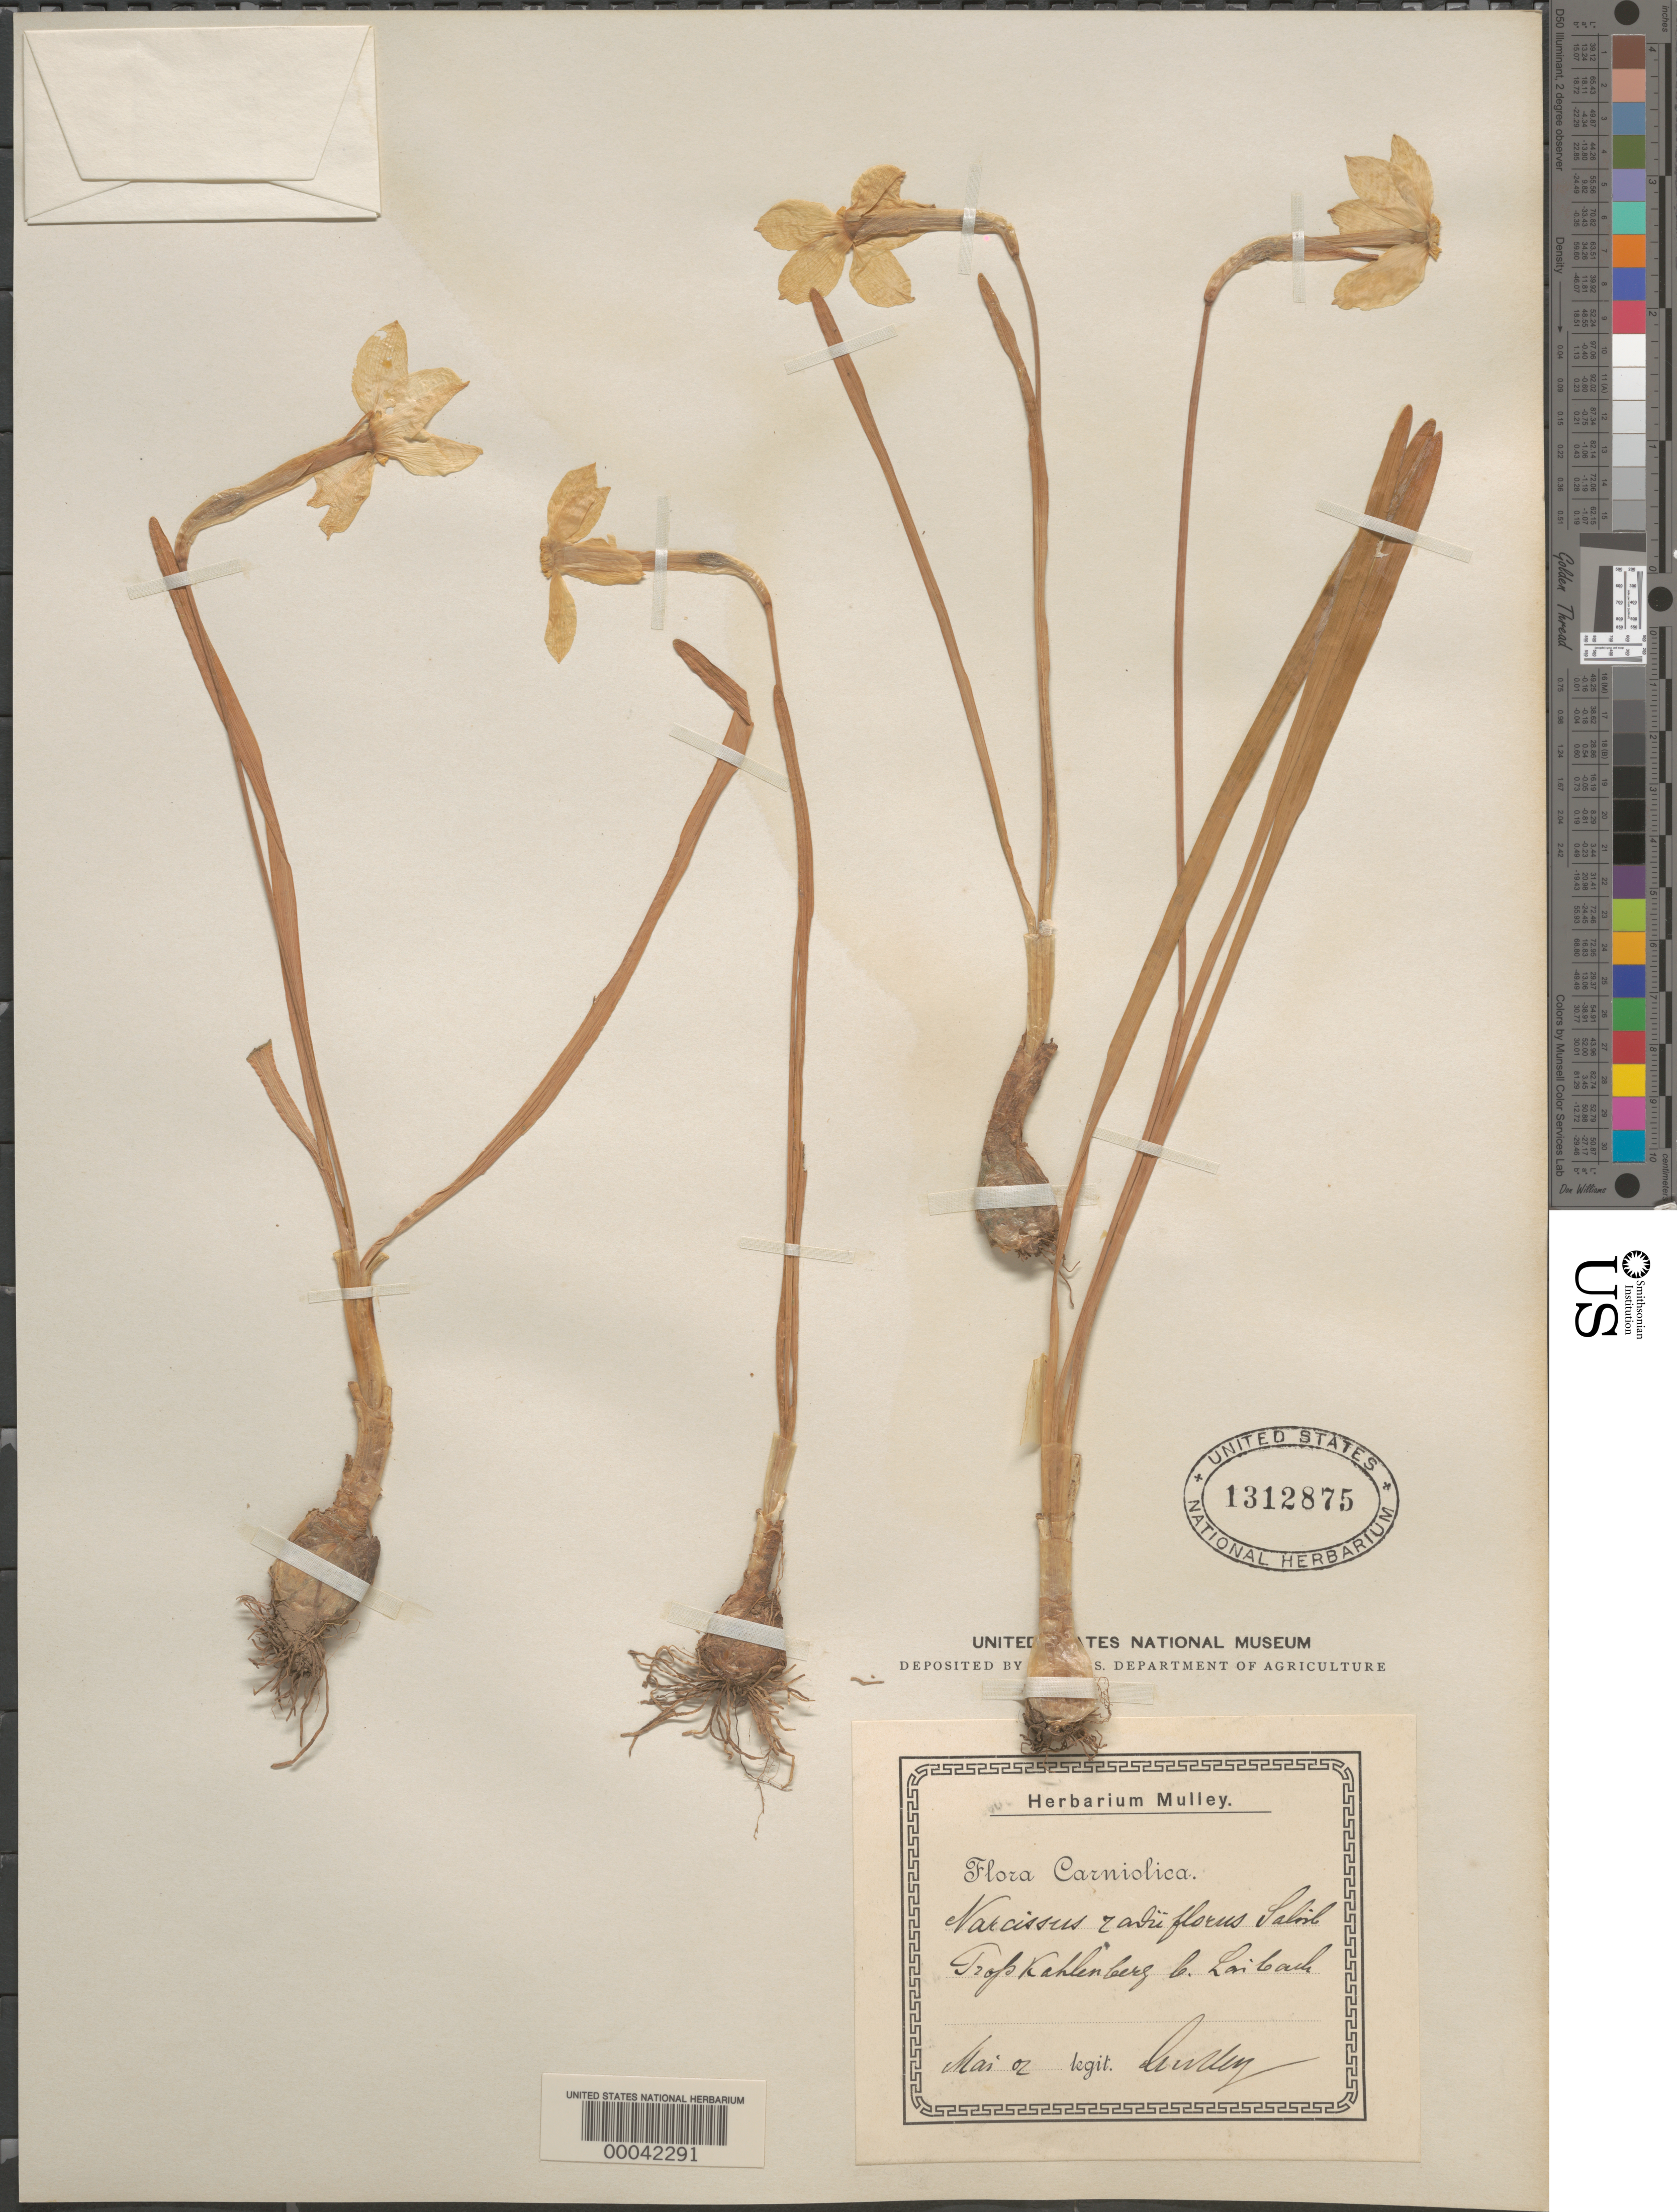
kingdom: Plantae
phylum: Tracheophyta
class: Liliopsida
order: Asparagales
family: Amaryllidaceae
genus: Narcissus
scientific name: Narcissus radiiflorus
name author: Salisb.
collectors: Mulley Herbarium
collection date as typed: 1902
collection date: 1902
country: Austria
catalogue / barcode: US 1312875